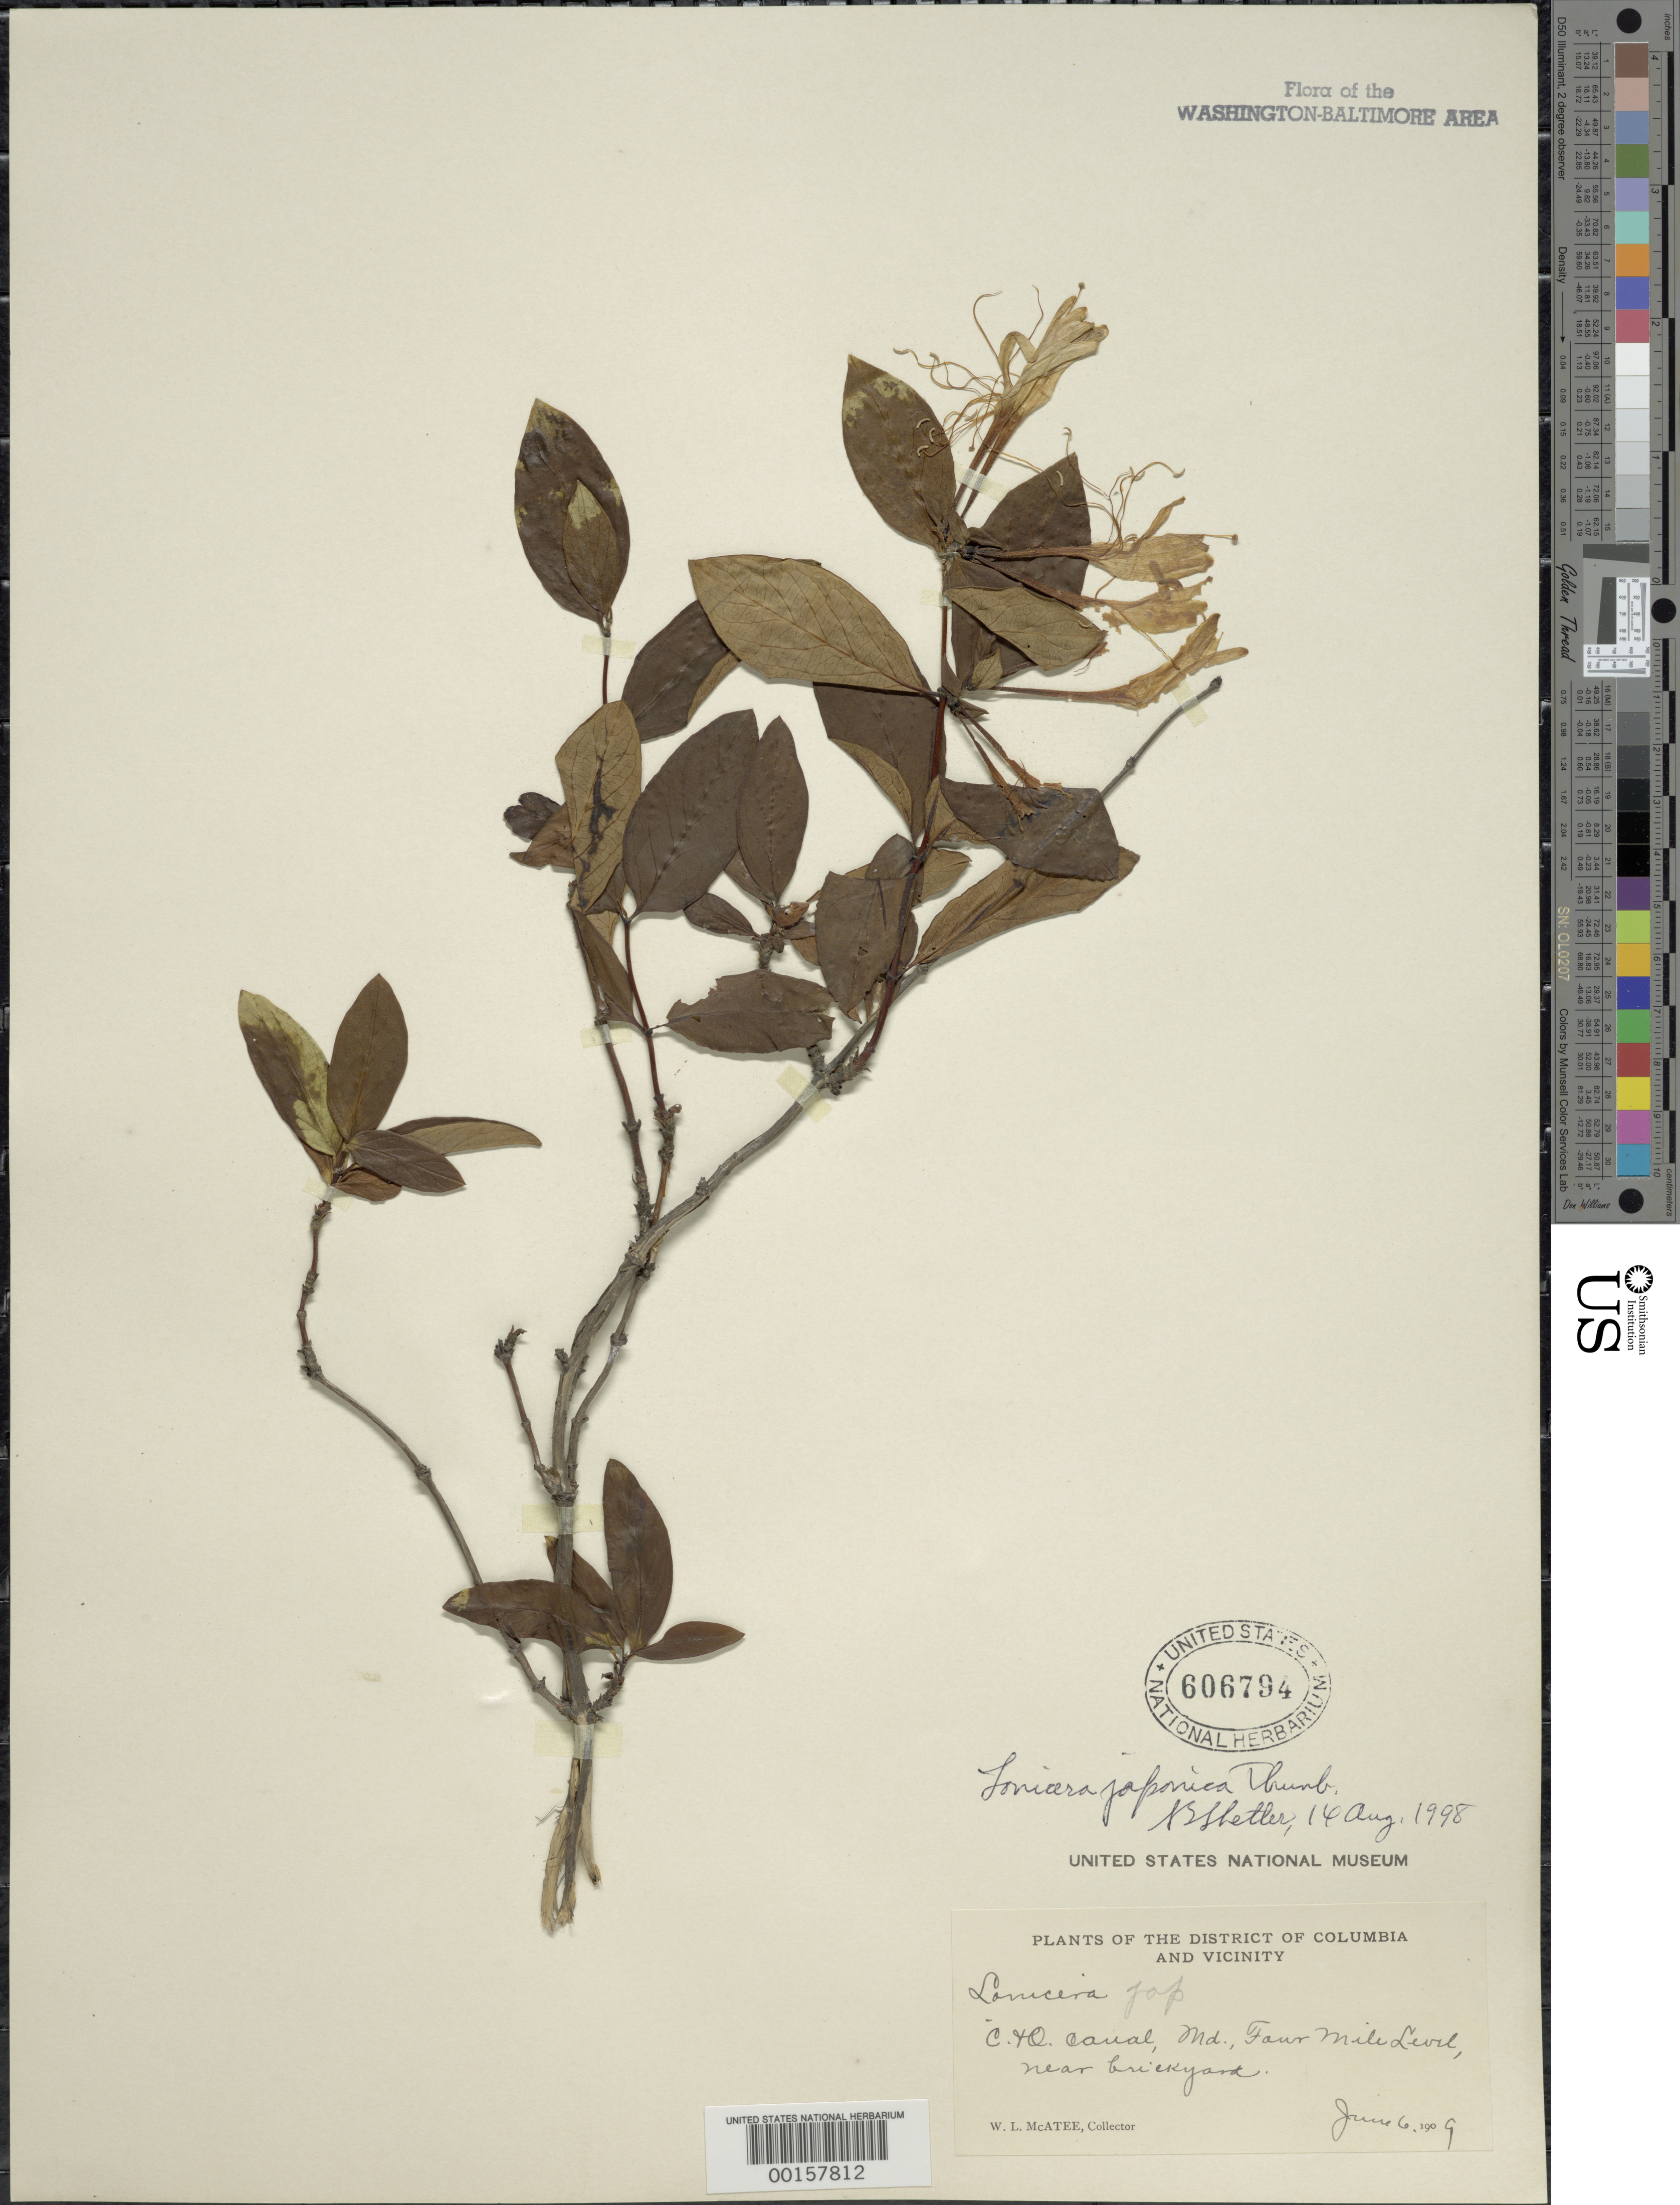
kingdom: Plantae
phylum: Tracheophyta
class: Magnoliopsida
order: Dipsacales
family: Caprifoliaceae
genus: Lonicera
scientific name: Lonicera japonica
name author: Thunb.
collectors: W. McAtee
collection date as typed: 06 Jun 1909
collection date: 1909-06-06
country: United States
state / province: Maryland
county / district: Montgomery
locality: C&O Canal, Four-mile Level, near Brickyard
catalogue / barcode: US 606794